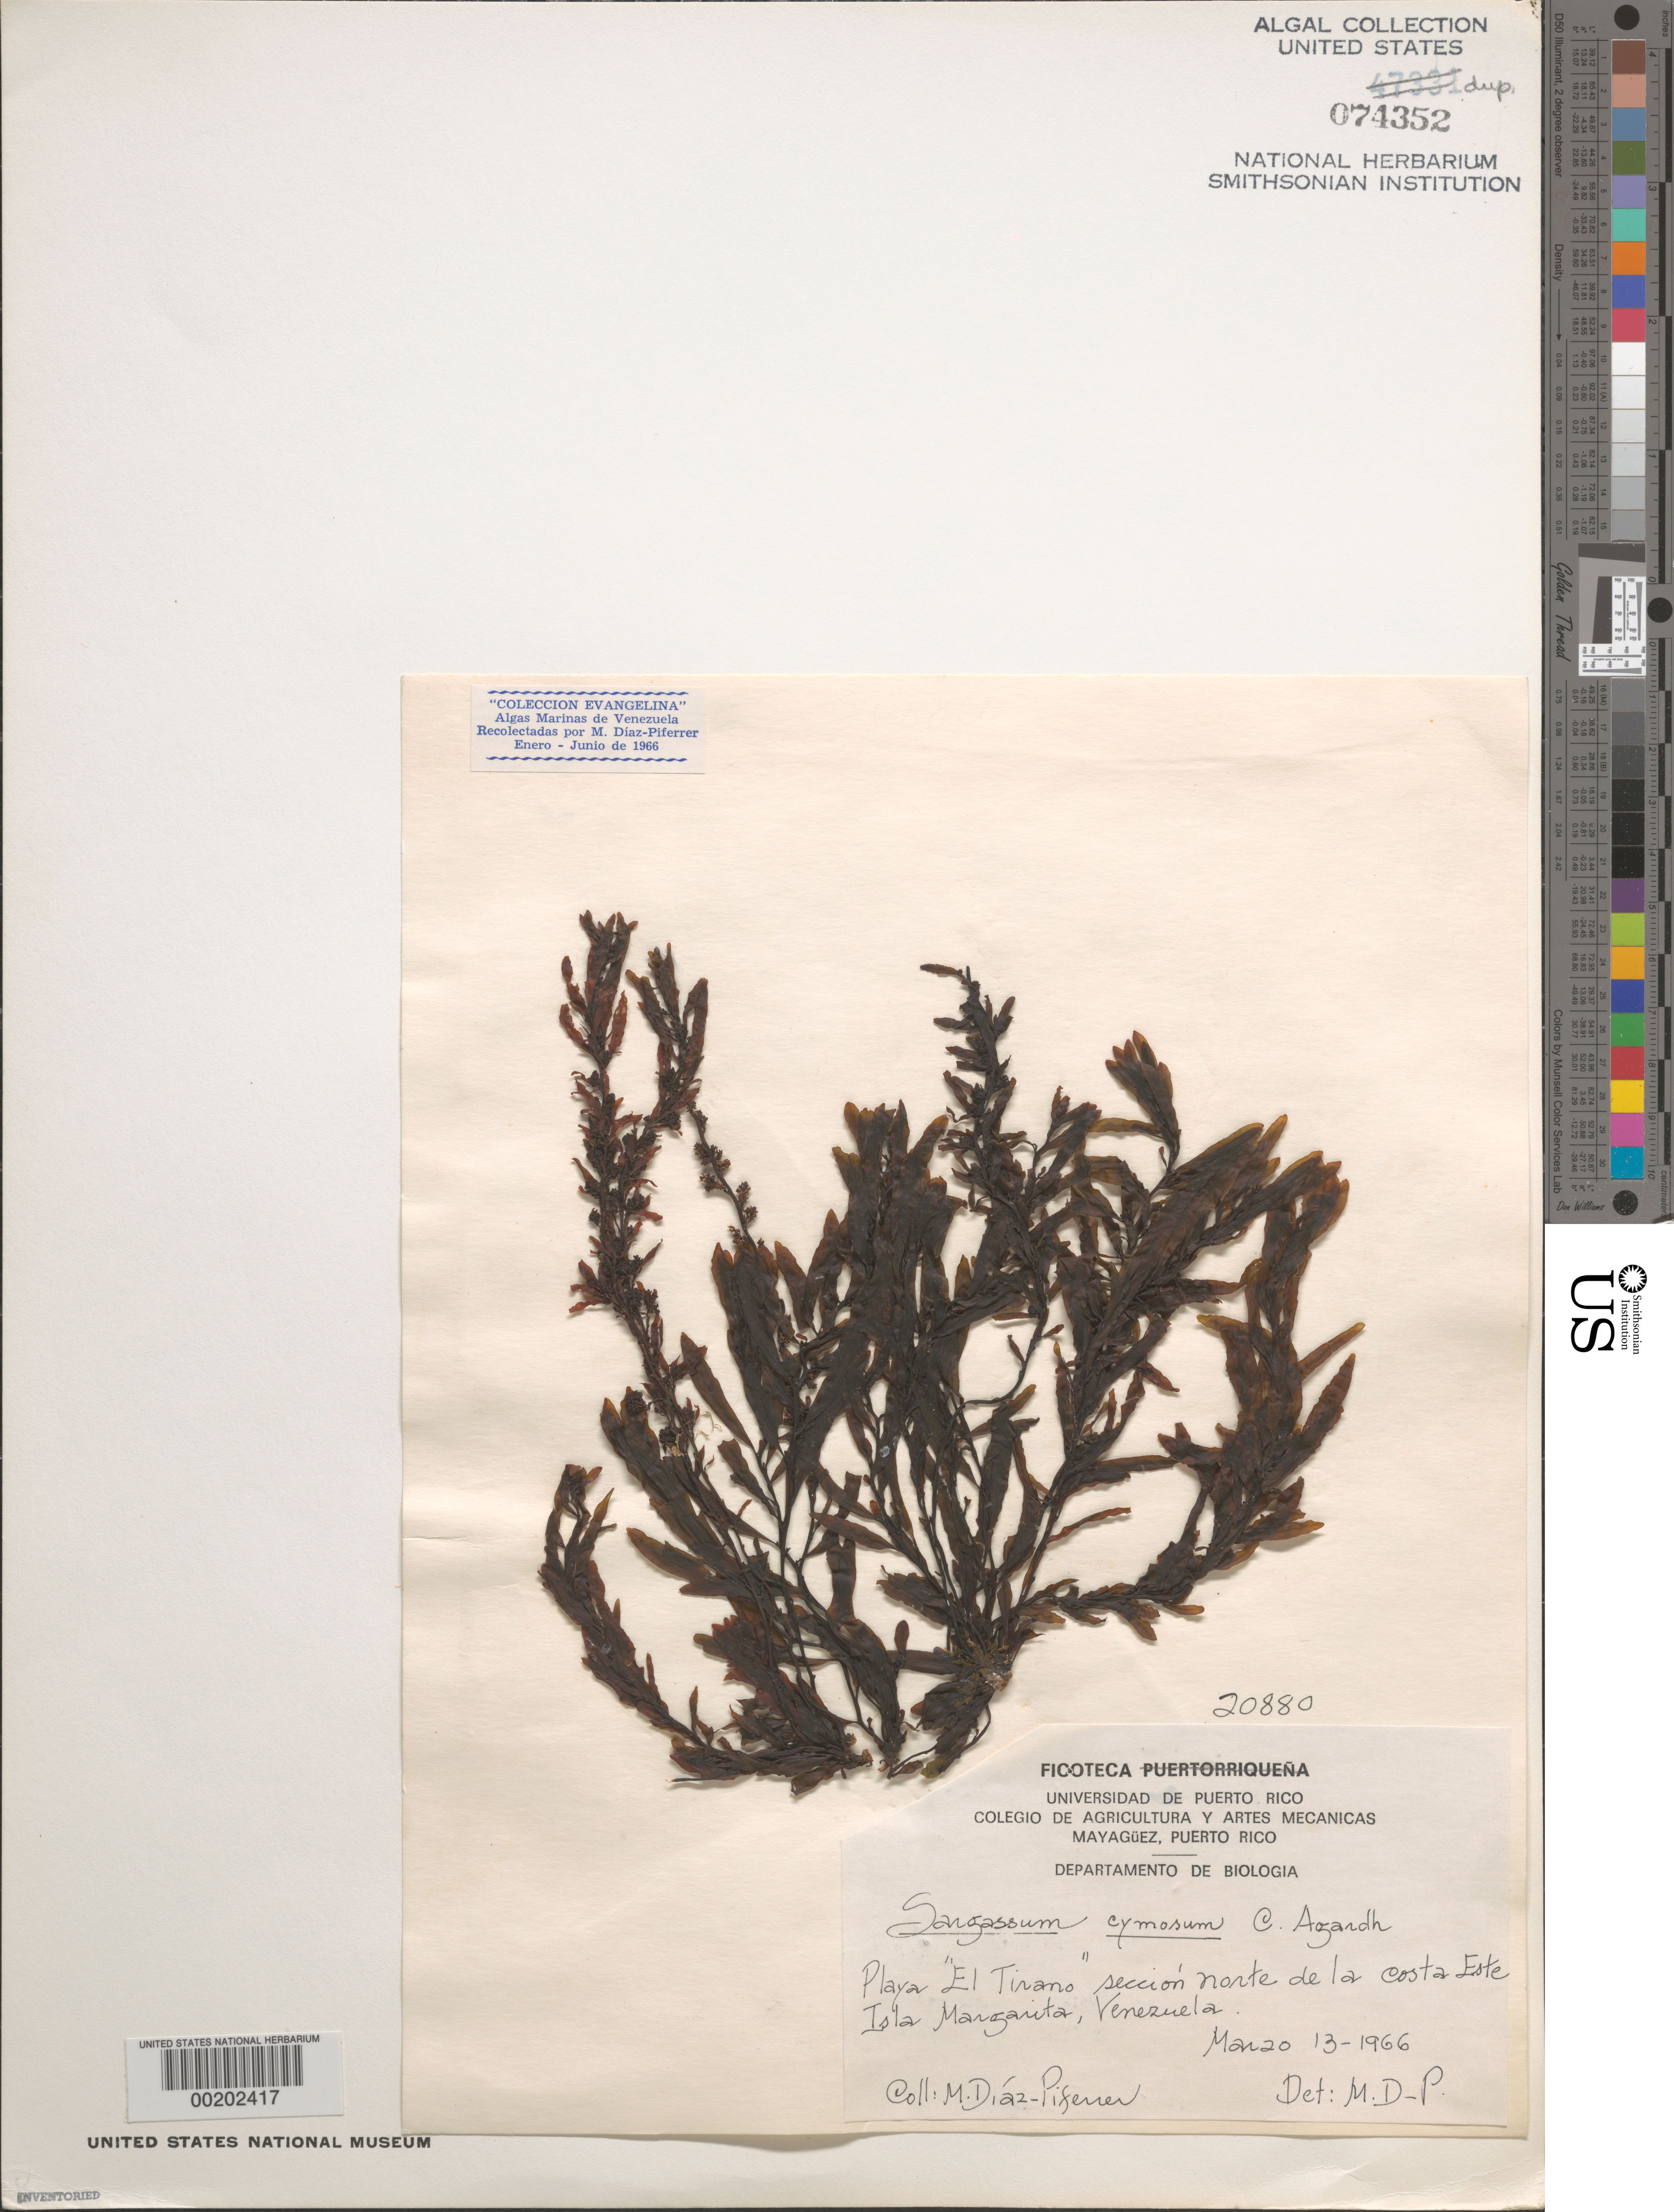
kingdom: Chromista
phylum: Ochrophyta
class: Phaeophyceae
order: Fucales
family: Sargassaceae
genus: Sargassum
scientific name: Sargassum cymosum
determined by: Diaz-Piferrer, M.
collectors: M. Diaz-Piferrer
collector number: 20880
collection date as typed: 13 Mar 1966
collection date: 1966-03-13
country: Venezuela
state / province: Nueva Esparta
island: Margarita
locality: Playa El Tirano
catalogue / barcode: US 74352